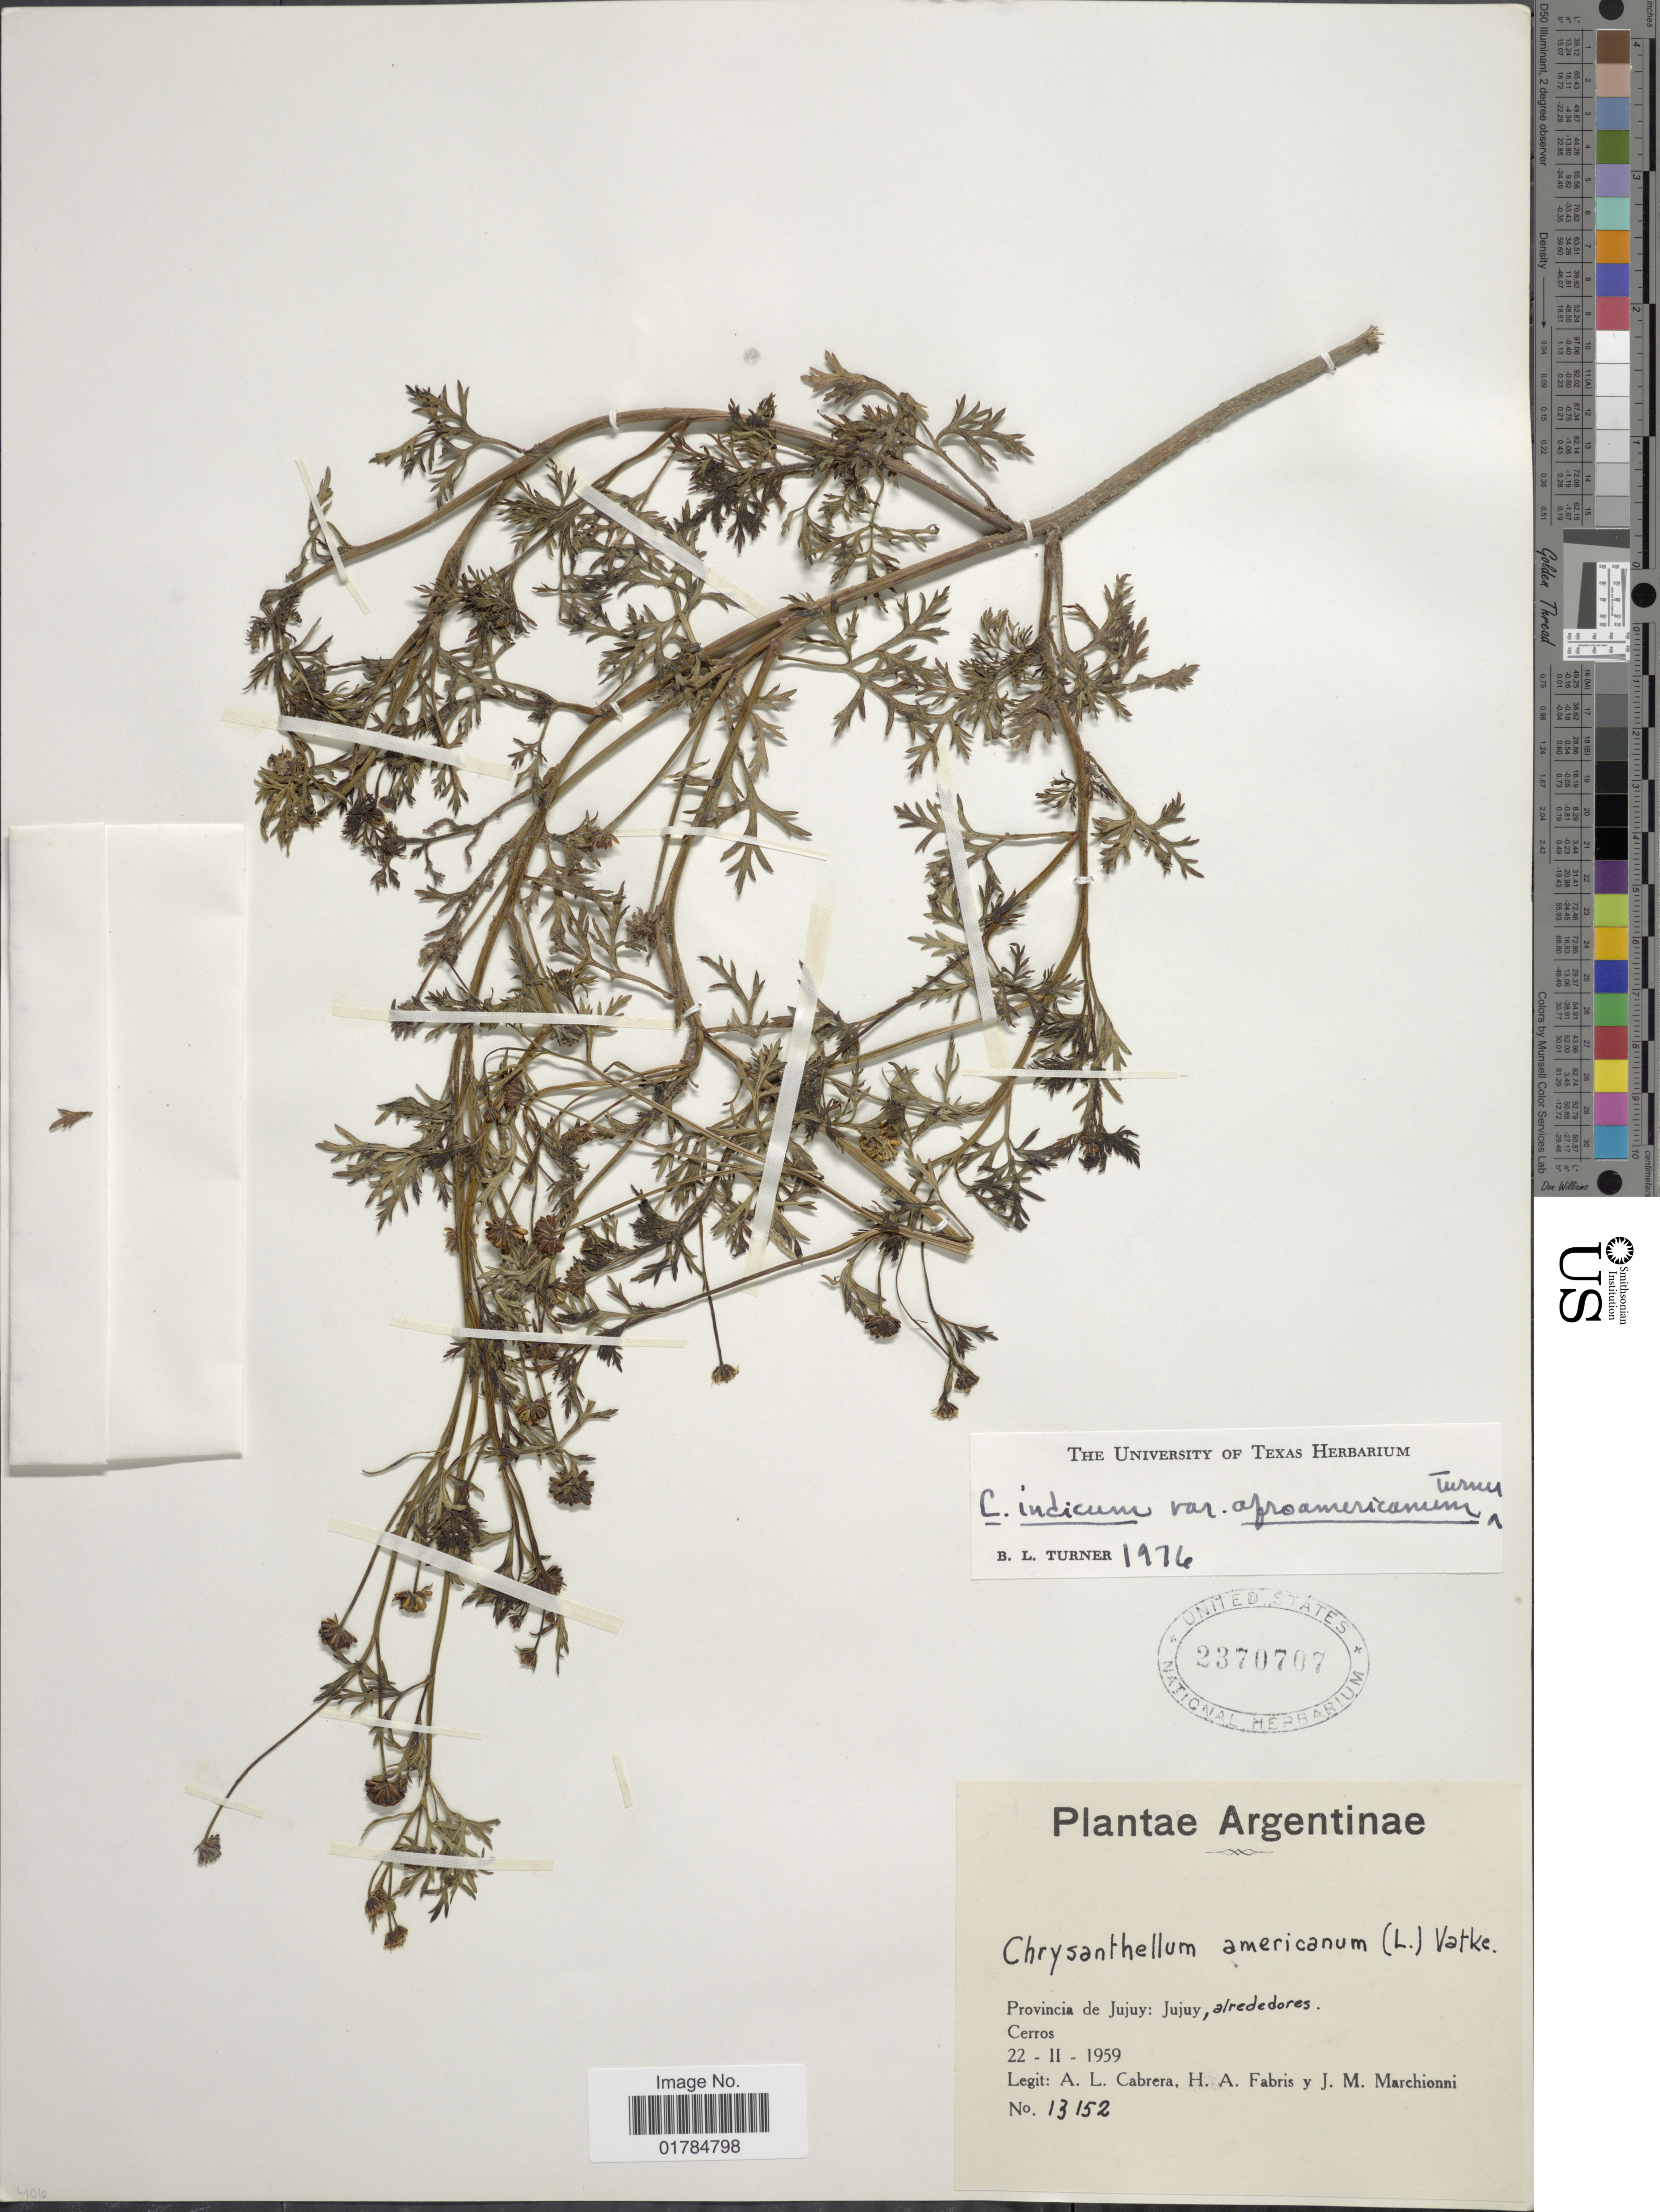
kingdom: Plantae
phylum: Tracheophyta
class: Magnoliopsida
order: Asterales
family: Asteraceae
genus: Chrysanthellum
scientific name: Chrysanthellum indicum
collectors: A. L. Cabrera, H. A. Fabris & J. Marchionni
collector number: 13152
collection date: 1959-02-22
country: Argentina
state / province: Jujuy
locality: Jujuy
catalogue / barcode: US 2370707